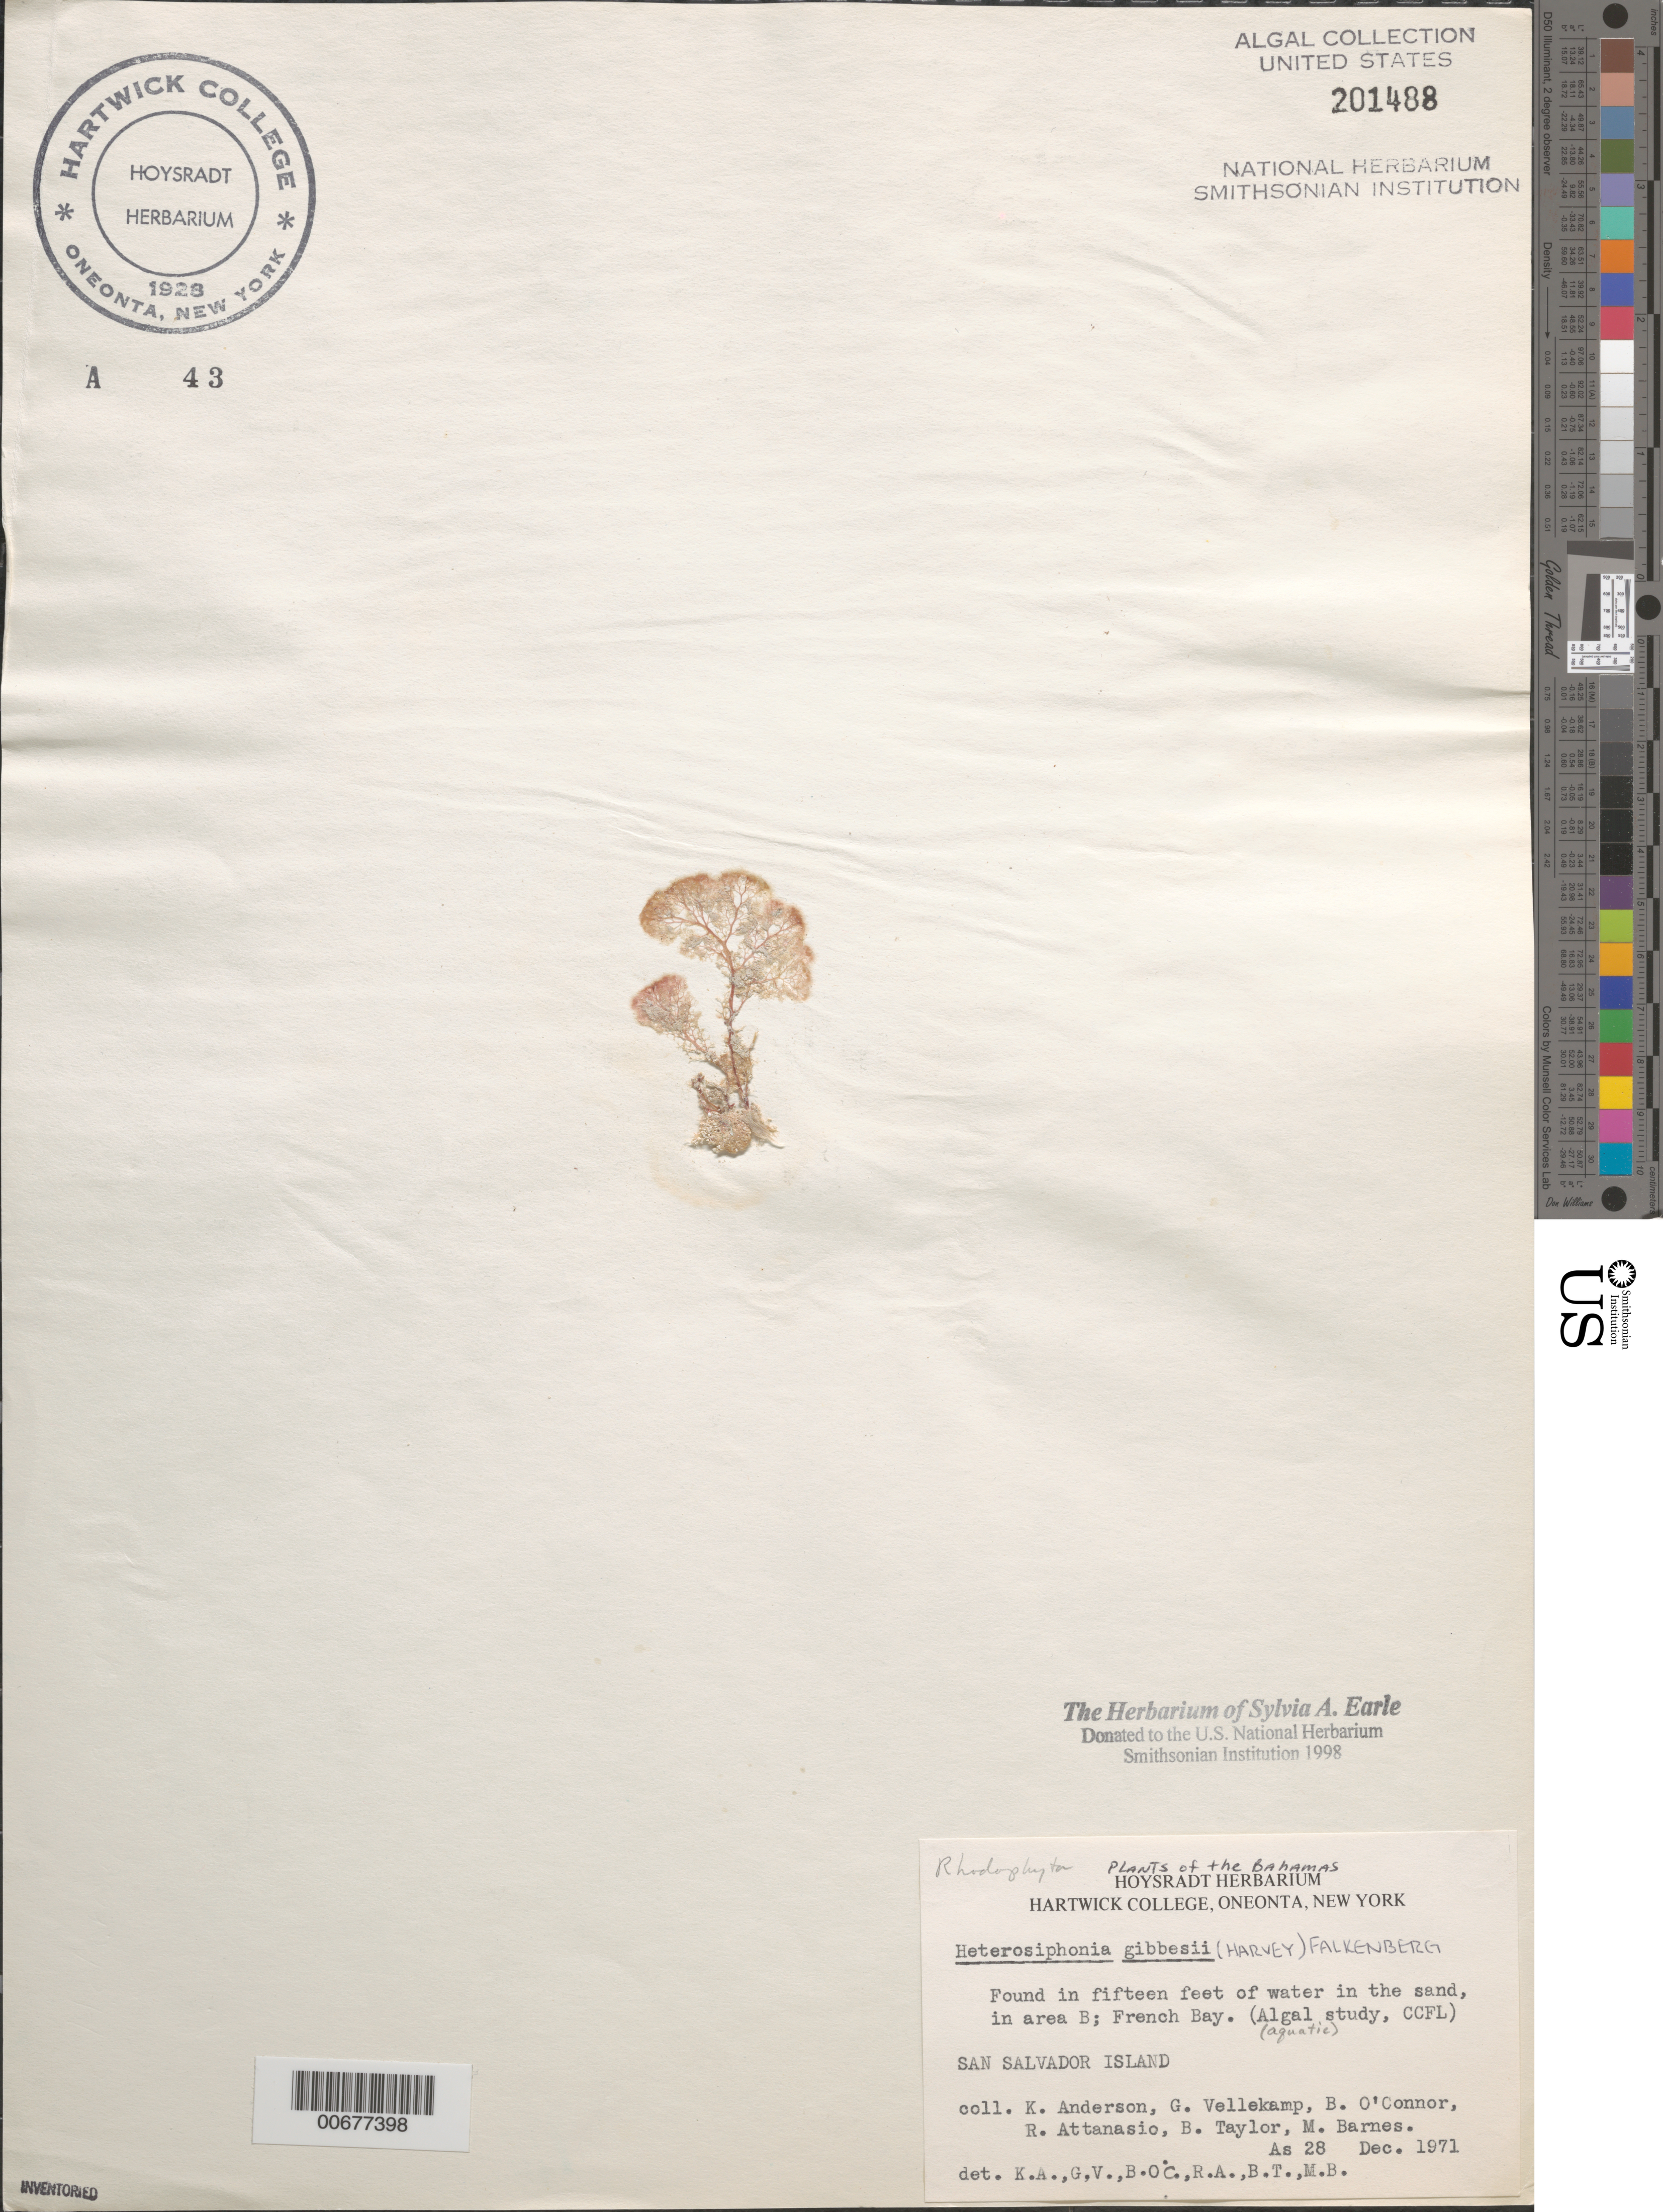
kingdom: Plantae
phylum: Rhodophyta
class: Florideophyceae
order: Ceramiales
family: Dasyaceae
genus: Heterosiphonia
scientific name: Heterosiphonia gibbesii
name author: (Harv.)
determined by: Anderson, K.; et al.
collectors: K. Anderson, G. Vellekamp, B. O'Connor, R. Attanasio, B. Taylor & M. Barnes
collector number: As 28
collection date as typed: Dec 1971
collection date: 1971-12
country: Bahamas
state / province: San Salvador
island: San Salvador Island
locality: French Bay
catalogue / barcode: US 201488